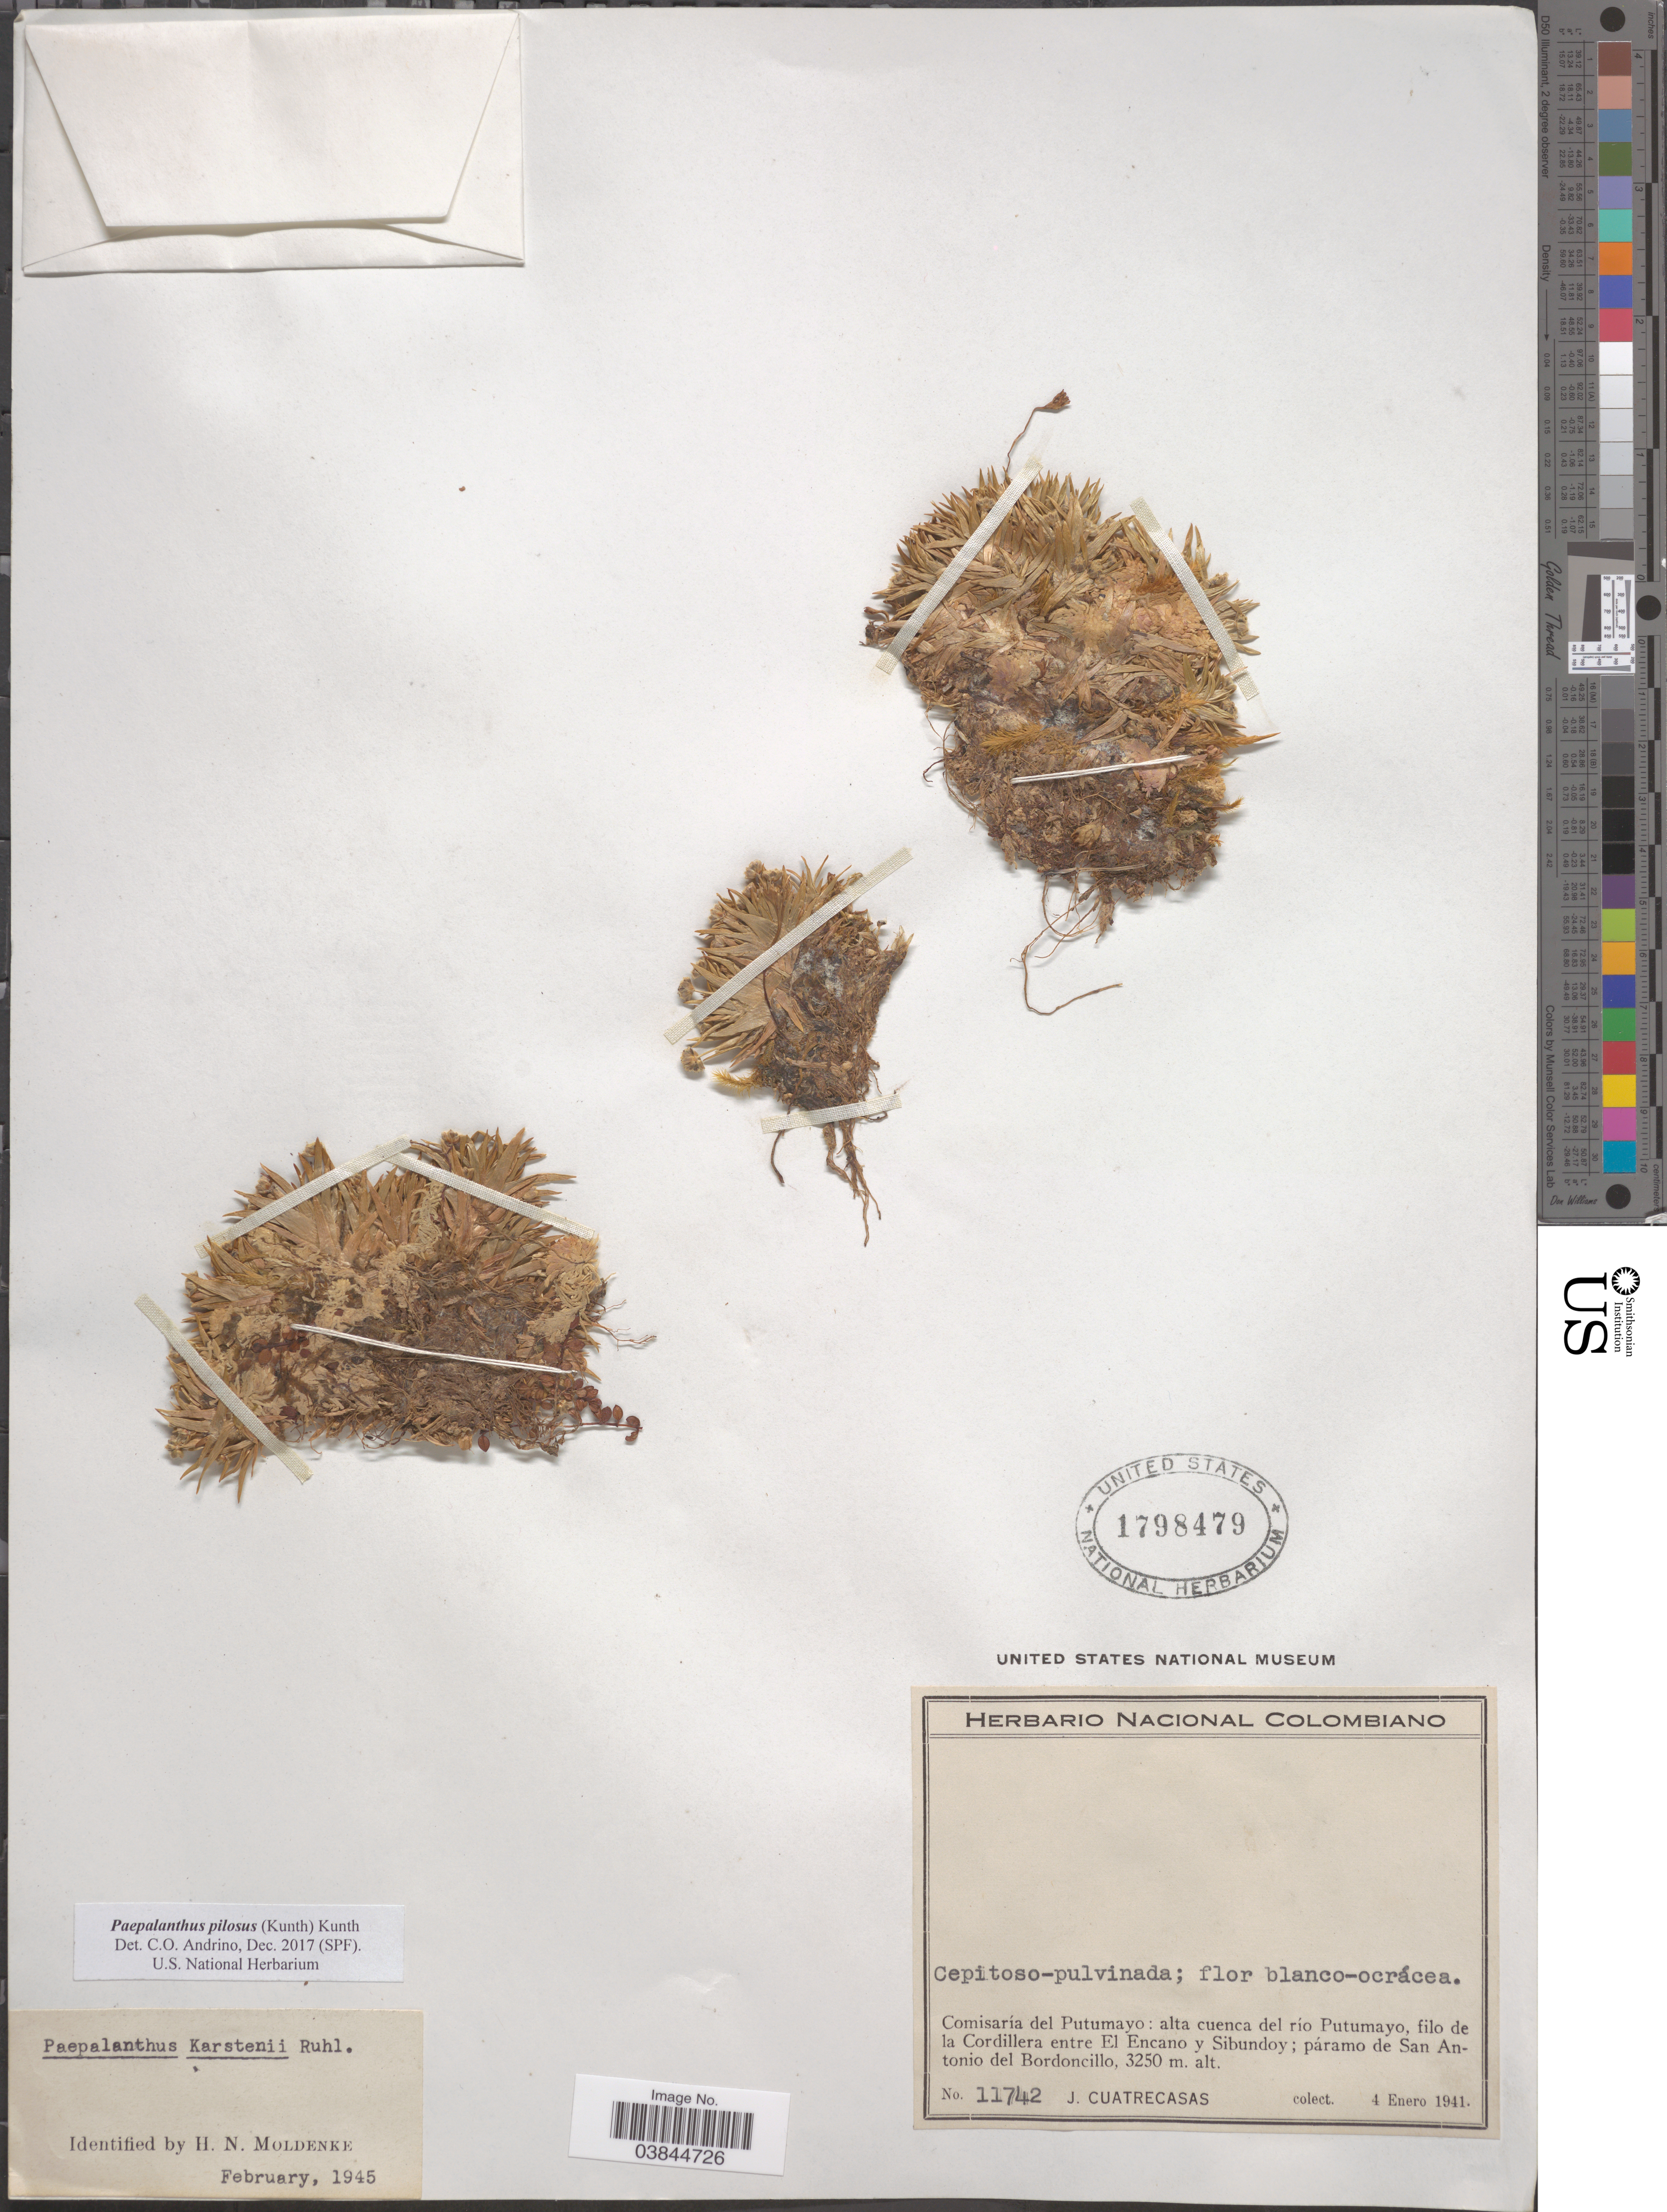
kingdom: Plantae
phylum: Tracheophyta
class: Liliopsida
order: Poales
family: Eriocaulaceae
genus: Paepalanthus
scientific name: Paepalanthus pilosus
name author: (Kunth) Kunth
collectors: J. Cuatrecasas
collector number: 11742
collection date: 1941-01-04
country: Colombia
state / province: Putumayo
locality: Comisaría del Putumayo: alta cuenca del río Putumayo, filo de la Cordillera entre El Encano y Sibundoy; páramo de San Antonio del Bordoncillo.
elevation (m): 3250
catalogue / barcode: US 1798479